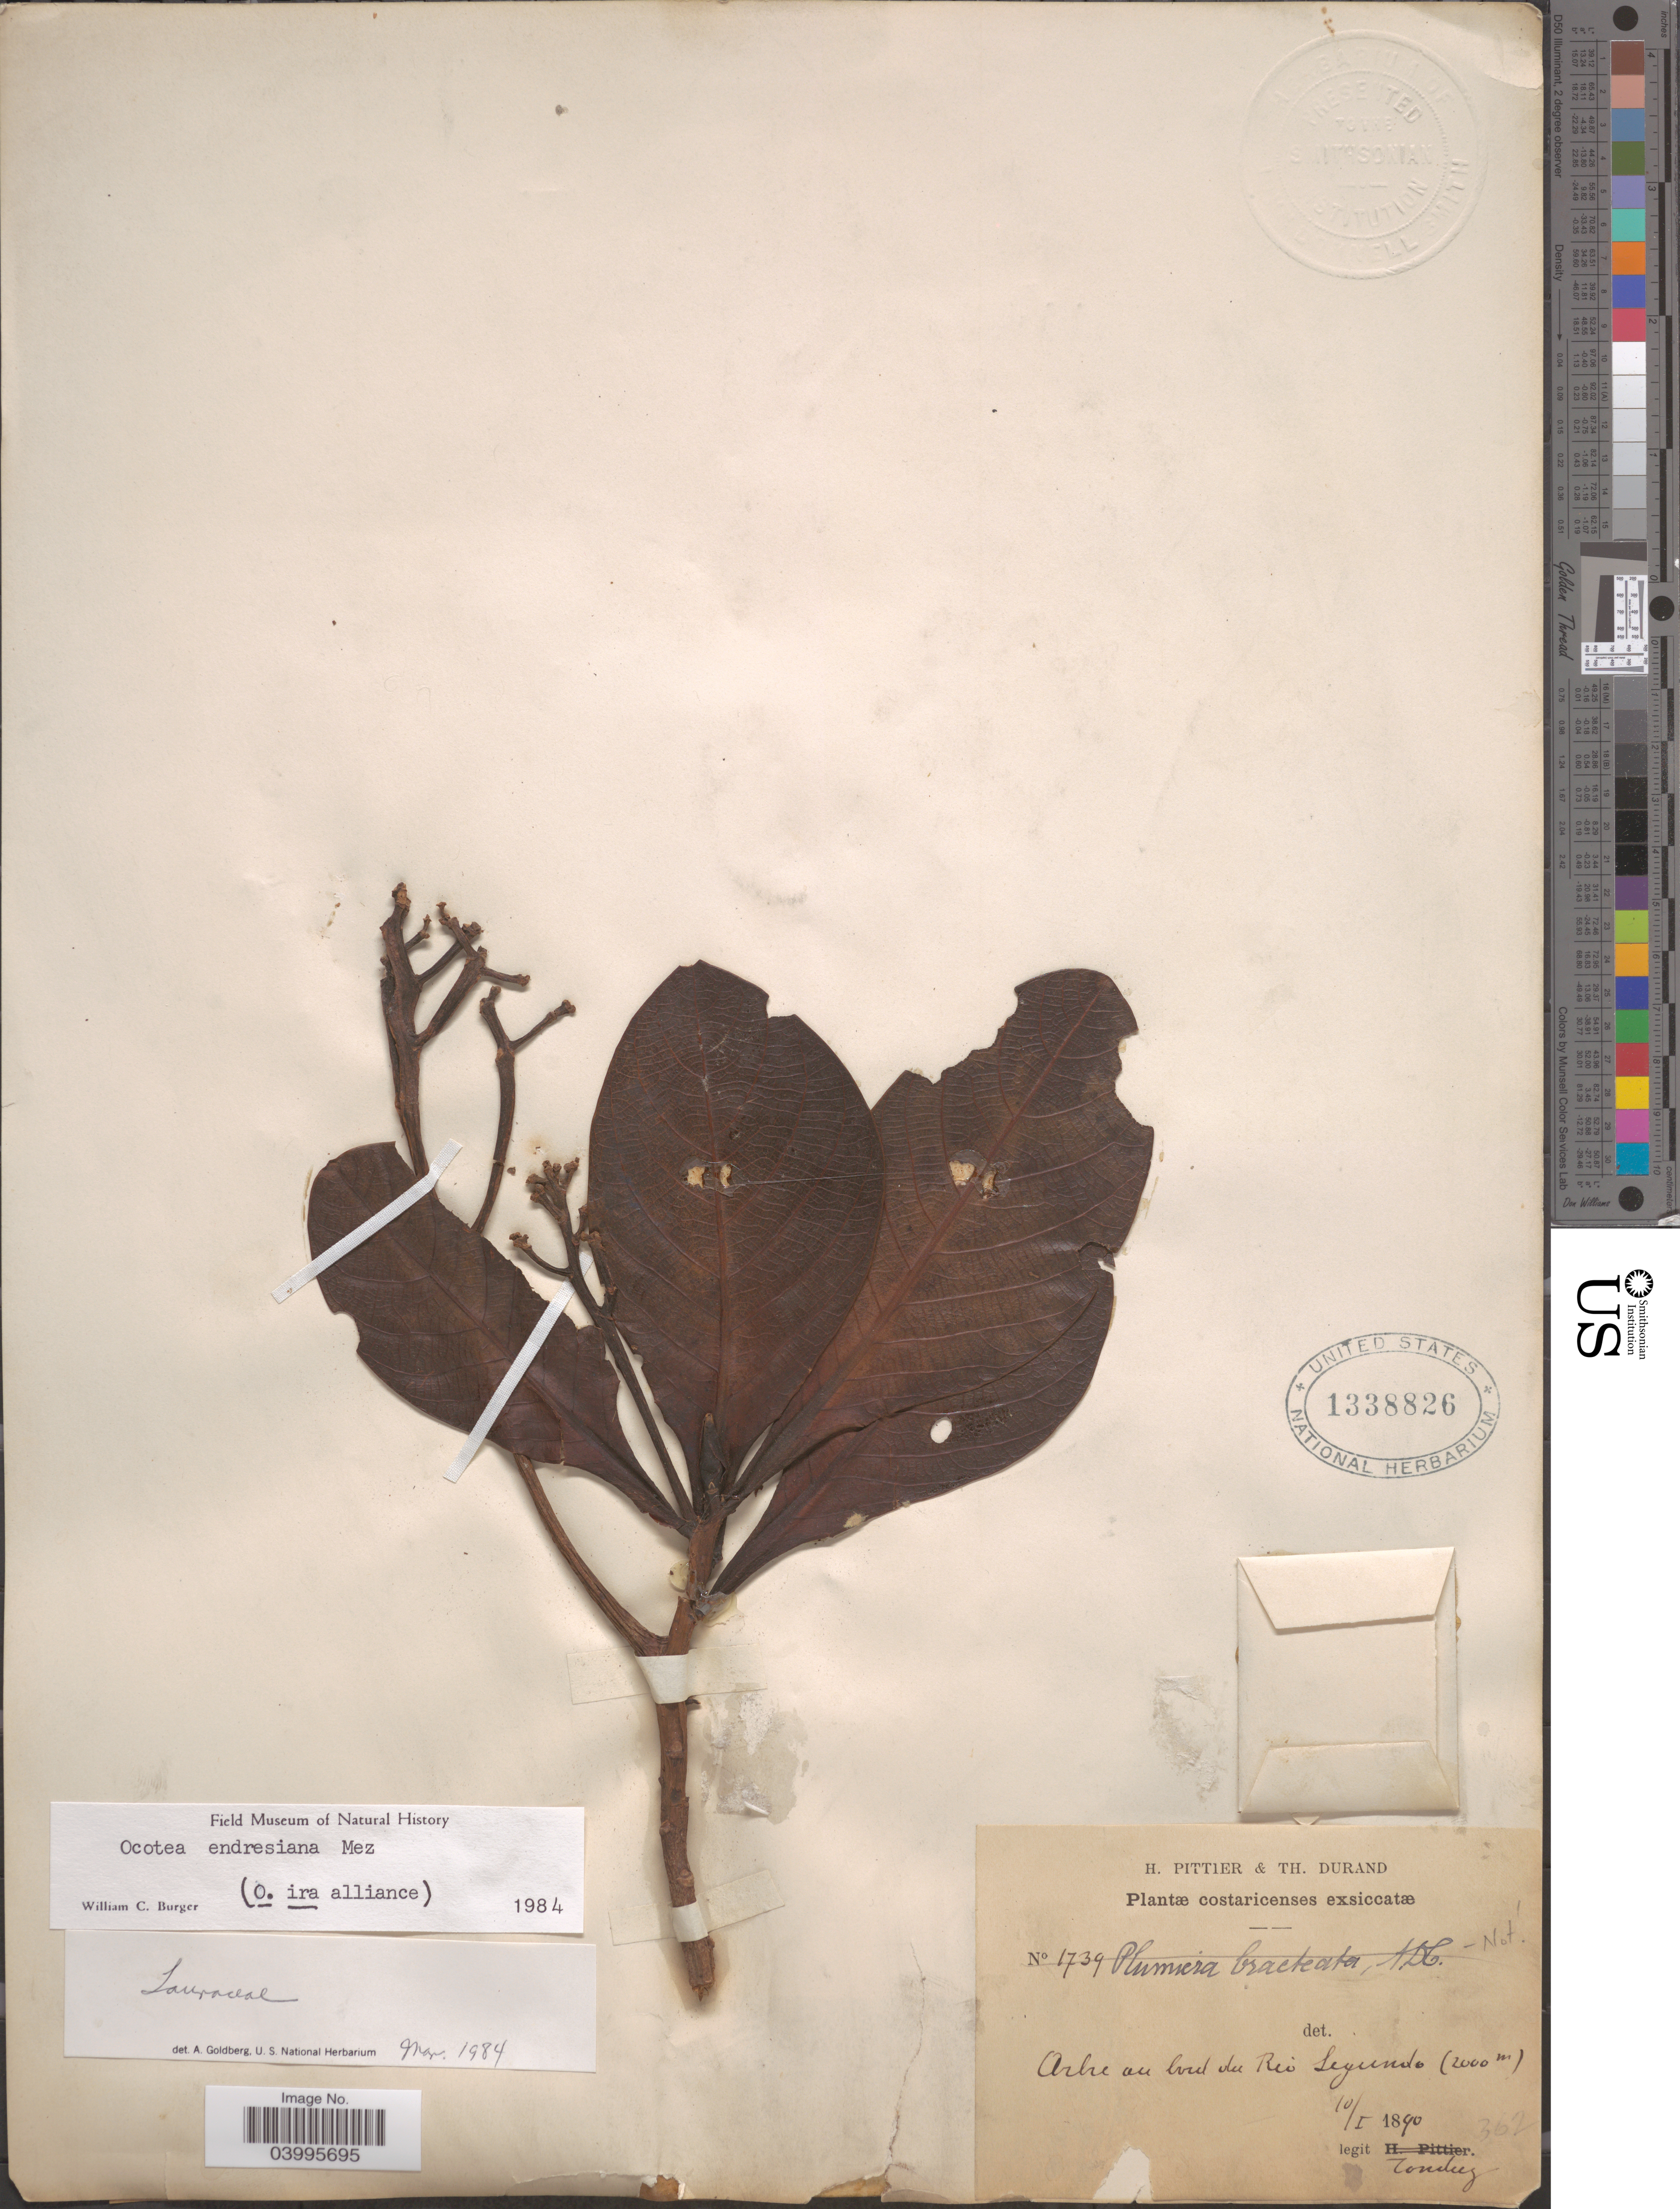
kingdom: Plantae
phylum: Tracheophyta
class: Magnoliopsida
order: Laurales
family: Lauraceae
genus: Ocotea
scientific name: Ocotea endresiana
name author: Mez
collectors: Tonduz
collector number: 1739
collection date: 1890-01-10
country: Costa Rica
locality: Arbre au bord du Rio Segundo.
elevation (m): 2000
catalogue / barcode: US 1338826